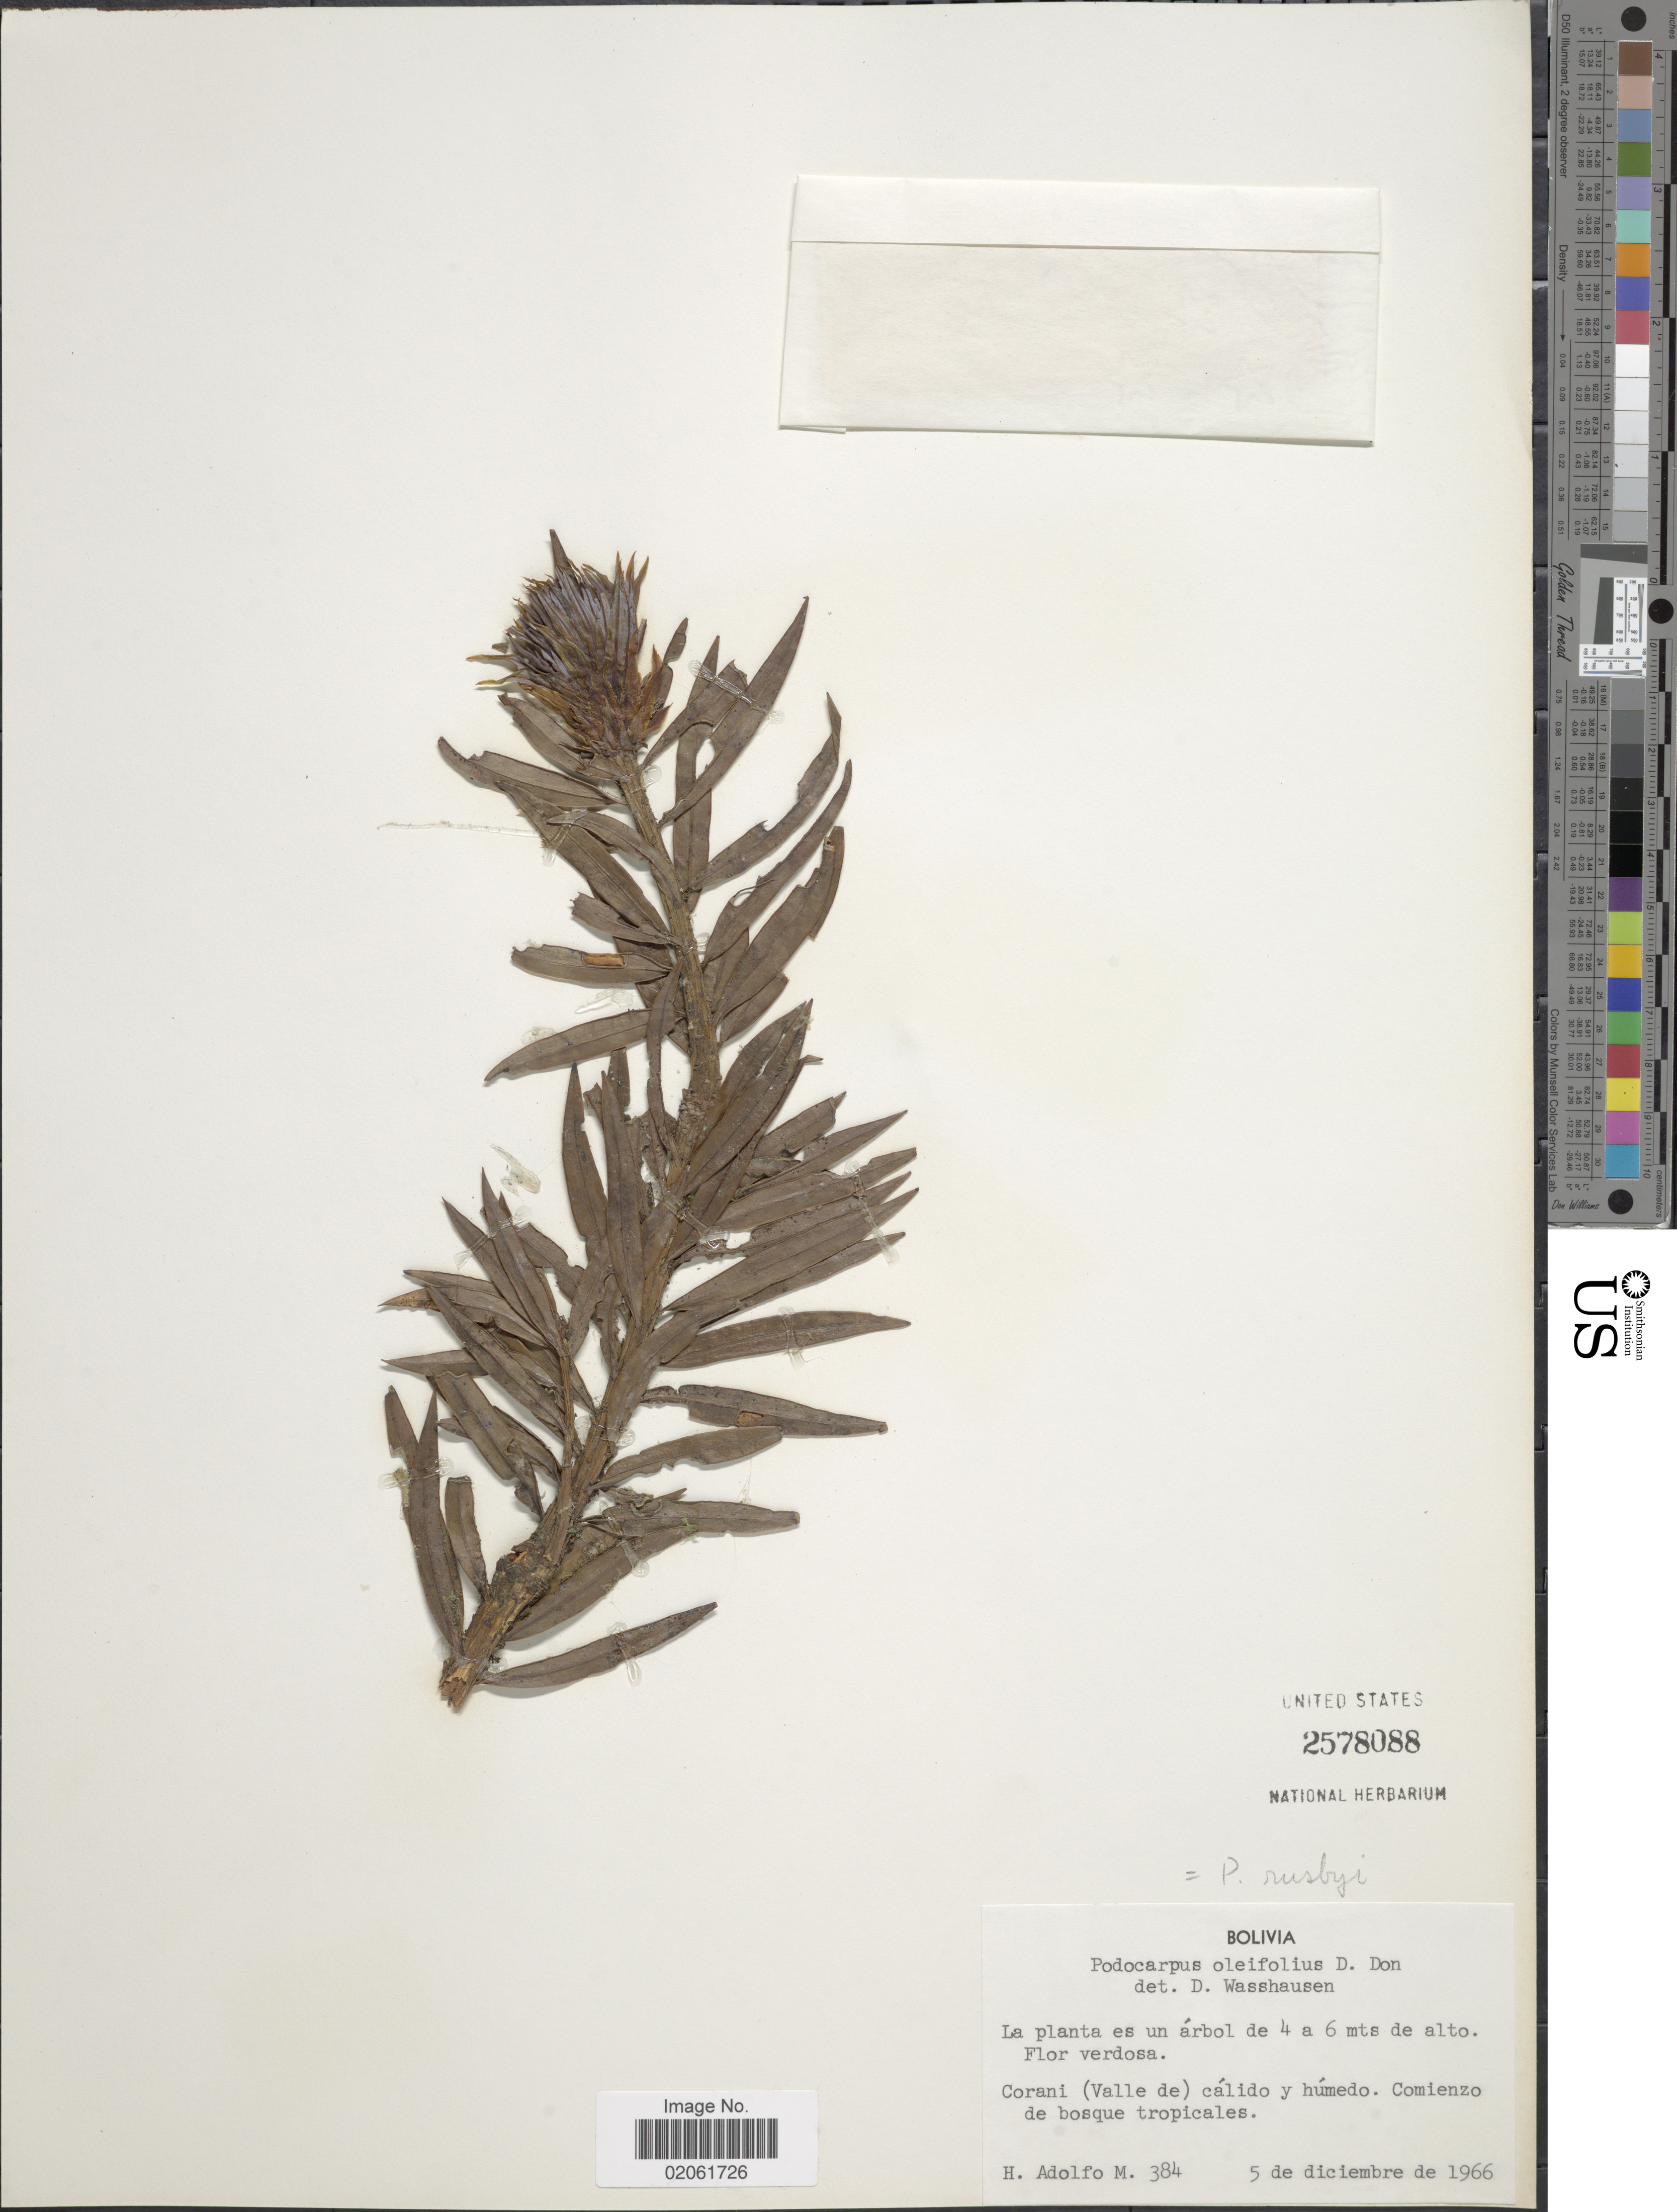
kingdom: Plantae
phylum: Tracheophyta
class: Pinopsida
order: Pinales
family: Podocarpaceae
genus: Podocarpus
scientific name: Podocarpus rusbyi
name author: J. Buchholz & N.E. Gray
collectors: Bro. Adolfo M.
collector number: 384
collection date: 1966-12-05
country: Bolivia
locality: Corani (Valle de) calido y humedo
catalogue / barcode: US 2578088